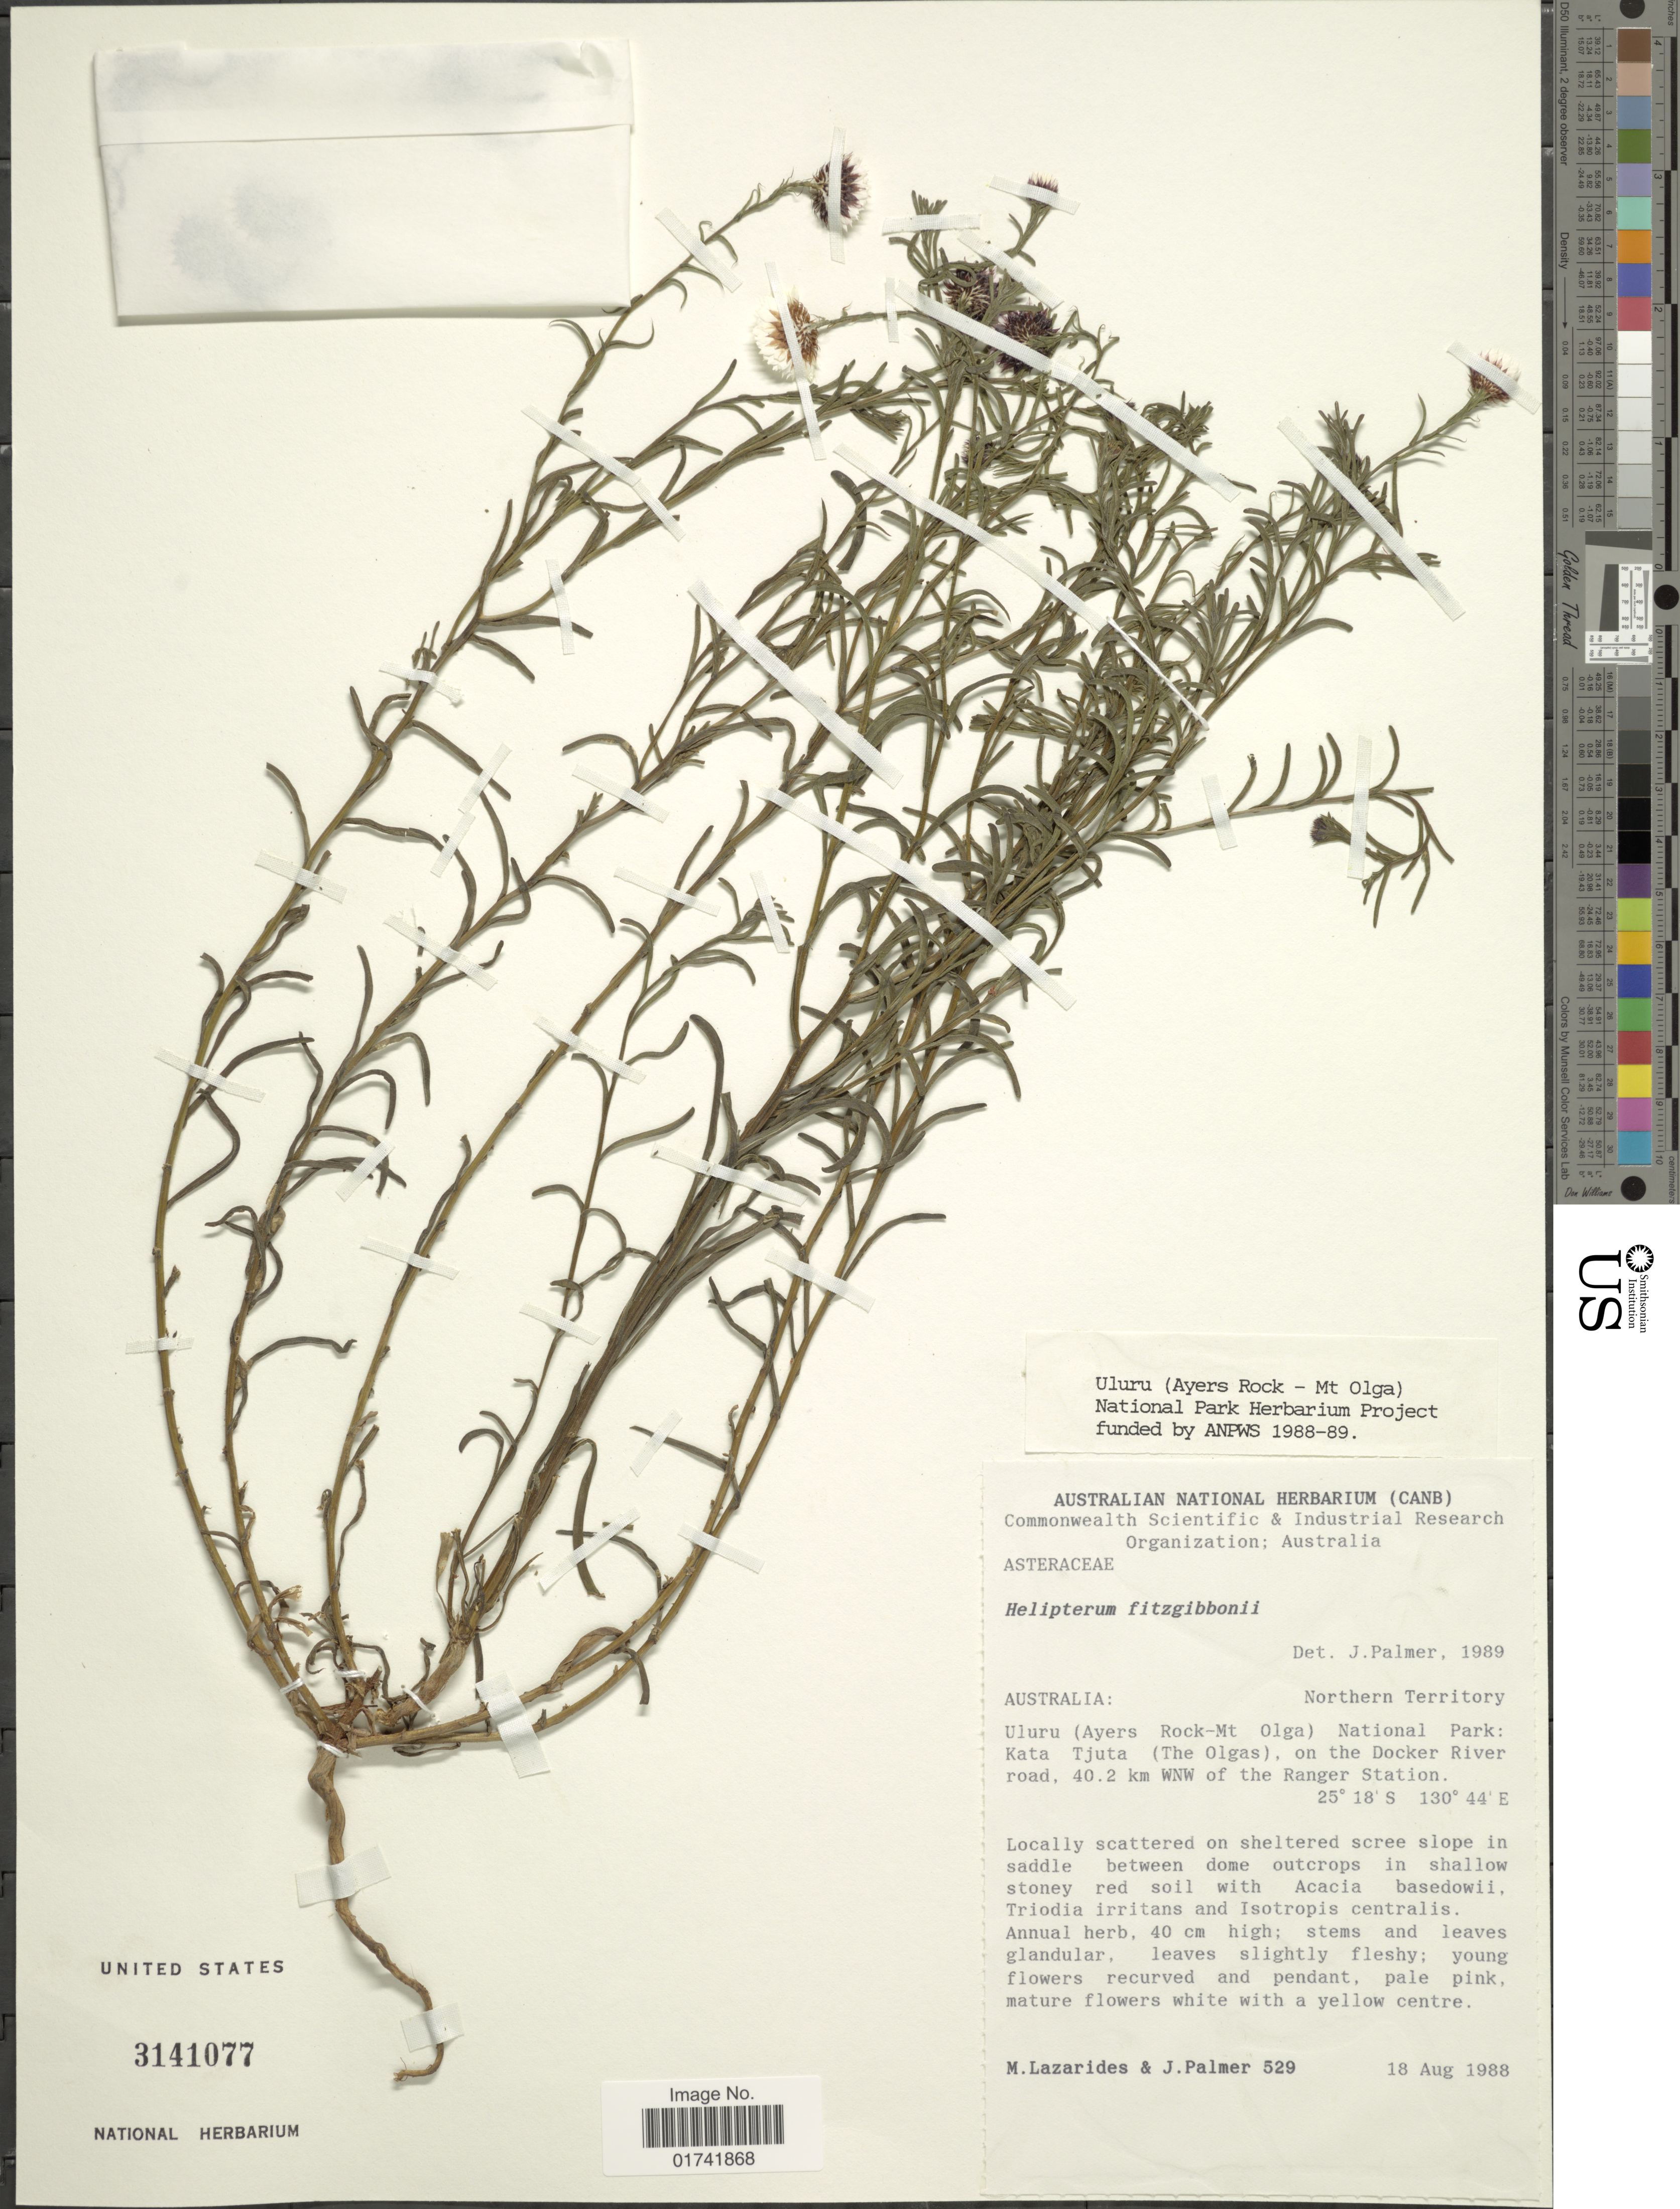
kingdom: Plantae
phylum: Tracheophyta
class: Magnoliopsida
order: Asterales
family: Asteraceae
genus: Leucochrysum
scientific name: Leucochrysum fitzgibbonii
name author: (F. Muell.) Paul G. Wilson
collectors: M. Lazarides & J. Palmer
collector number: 529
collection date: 1988-08-18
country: Australia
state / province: Northern Territory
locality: Uluru (Ayers Rock-Mt Olga) NationalPark: Kata Tjuta (The Olgas), on the Docker River road, 40.2 km WNW of the Ranger Station.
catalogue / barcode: US 3141077